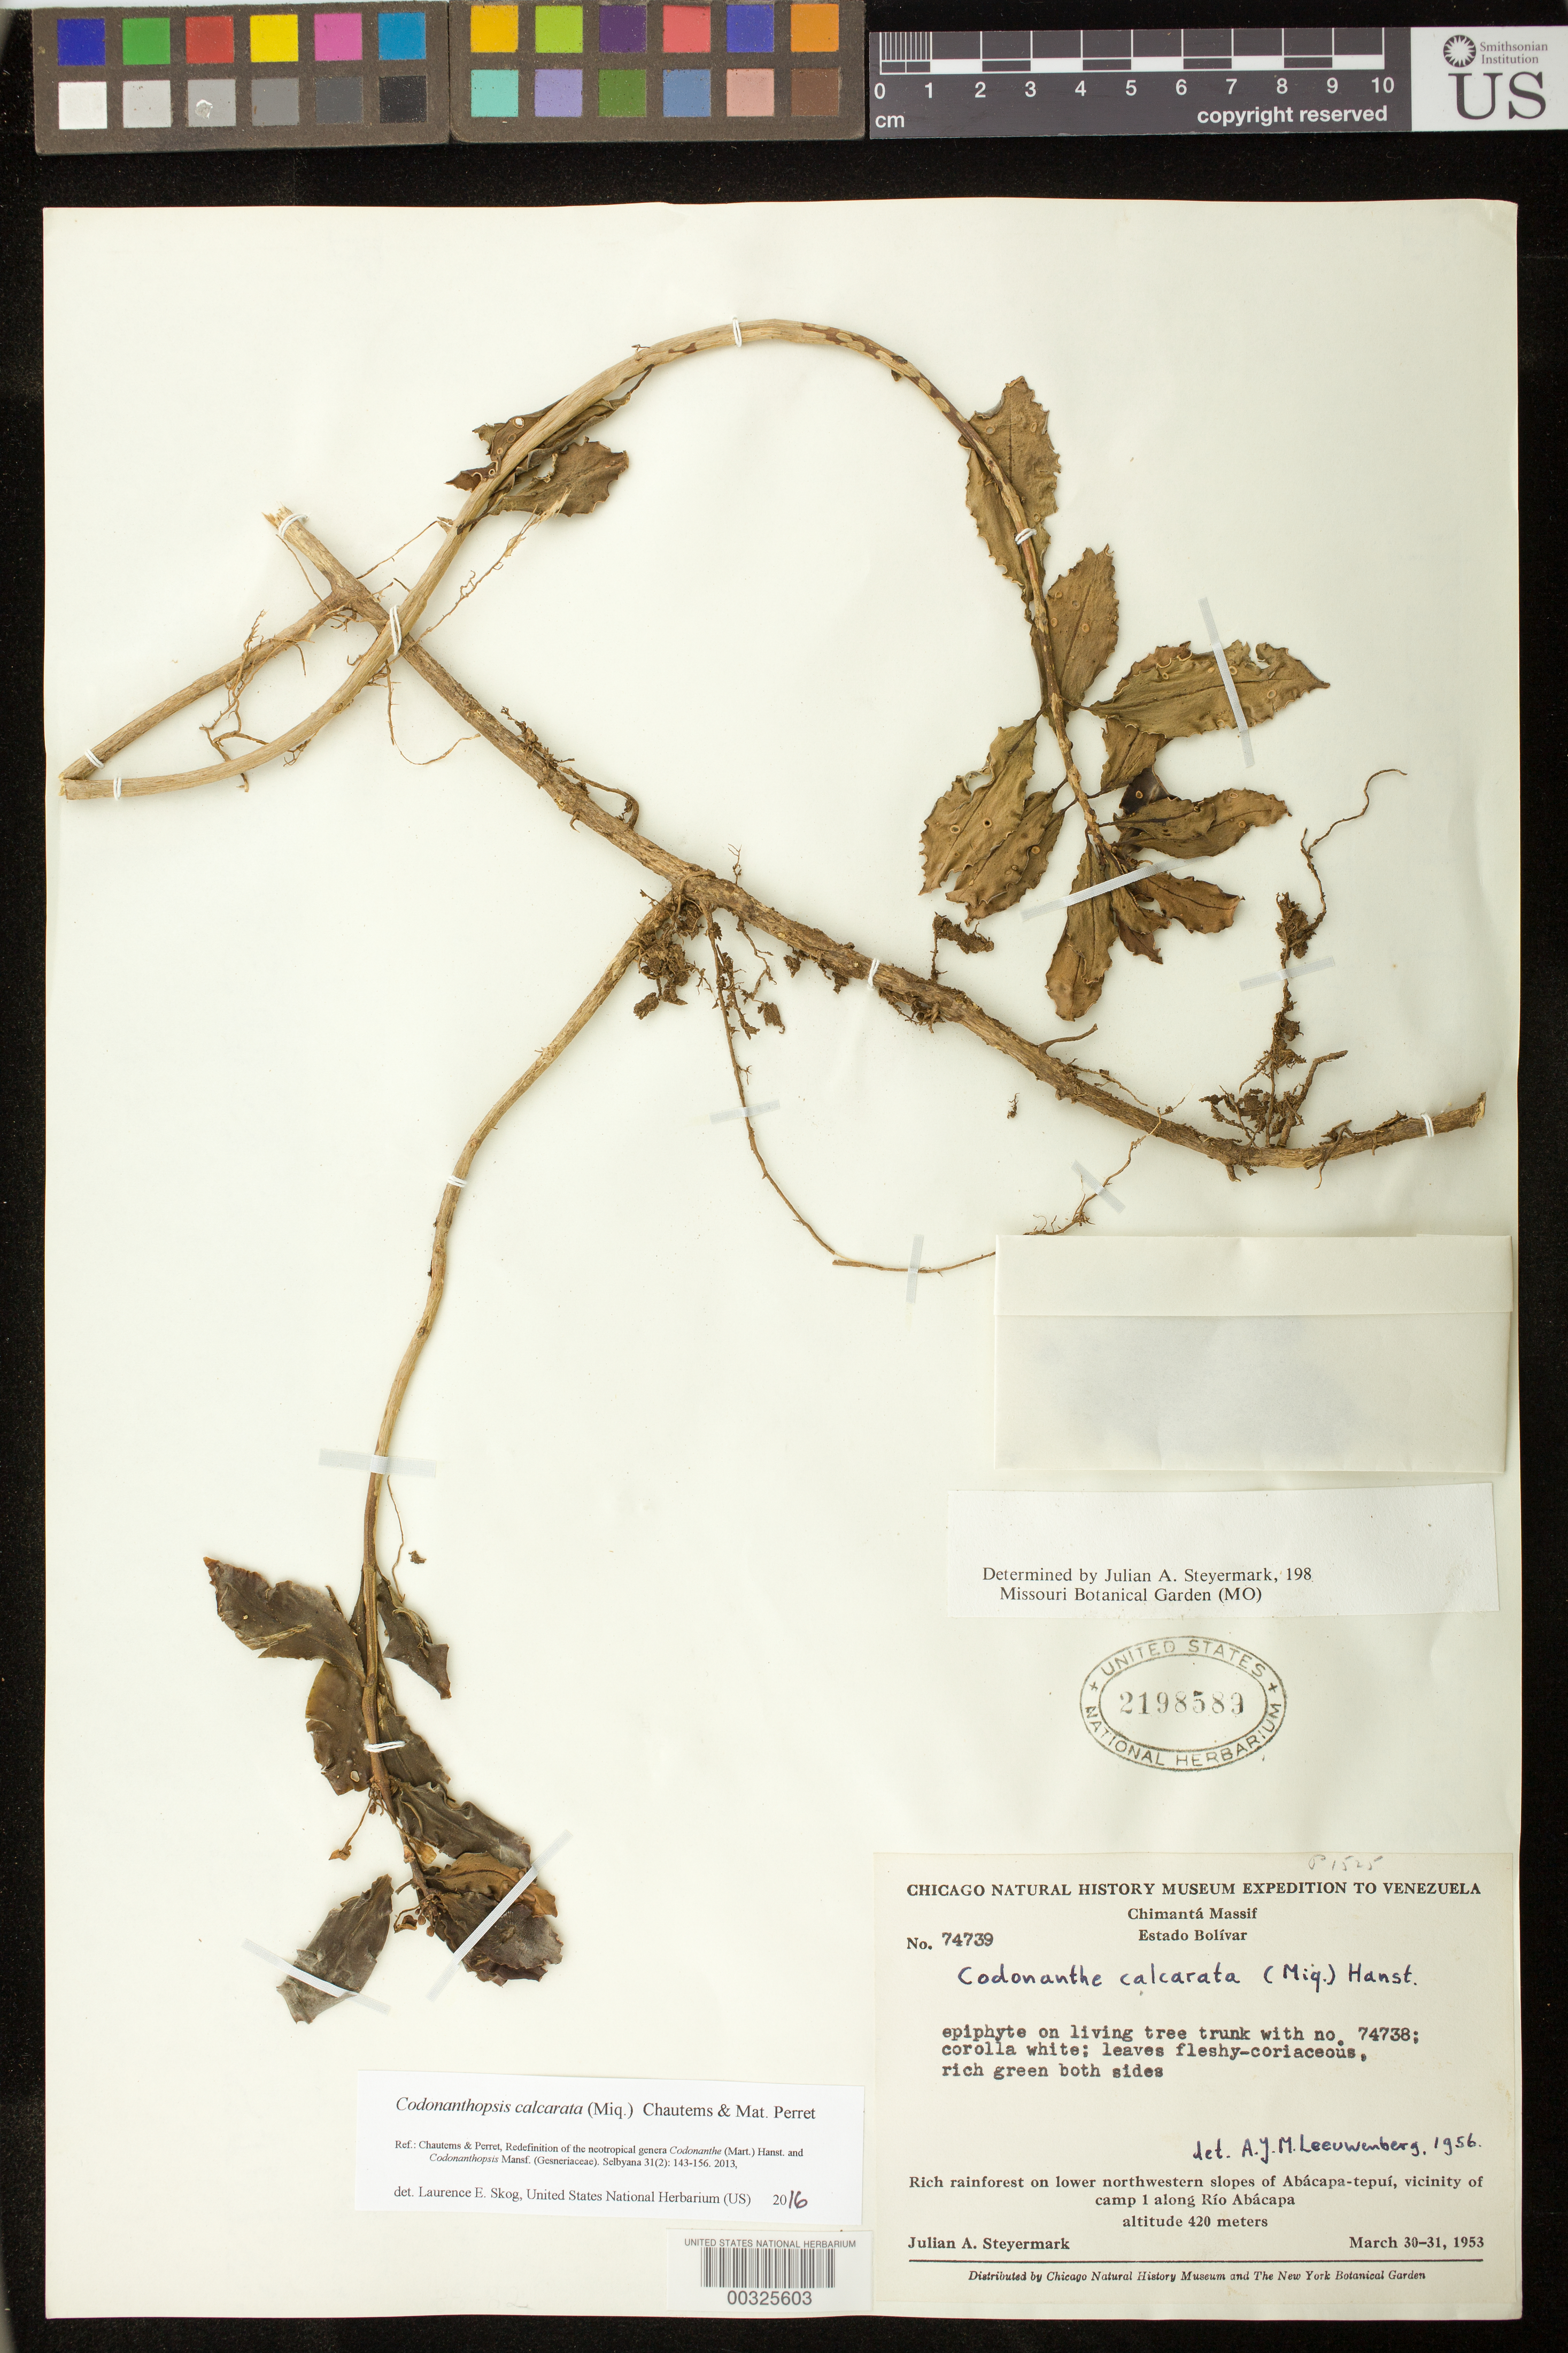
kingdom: Plantae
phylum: Tracheophyta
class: Magnoliopsida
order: Lamiales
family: Gesneriaceae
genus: Codonanthopsis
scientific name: Codonanthopsis calcarata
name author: (Miq.) Chautems & Mat.Perret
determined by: Skog, Laurence E.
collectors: J. Steyermark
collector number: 74739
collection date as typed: Mar 1953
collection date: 1953-03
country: Venezuela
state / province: Bolívar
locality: Chimanta Massif, Abacapa-tepui, vicinity of camp 1 along Rio Abacapa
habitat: rich rainforest on lower northwestern slopes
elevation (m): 420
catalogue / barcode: US 2198589